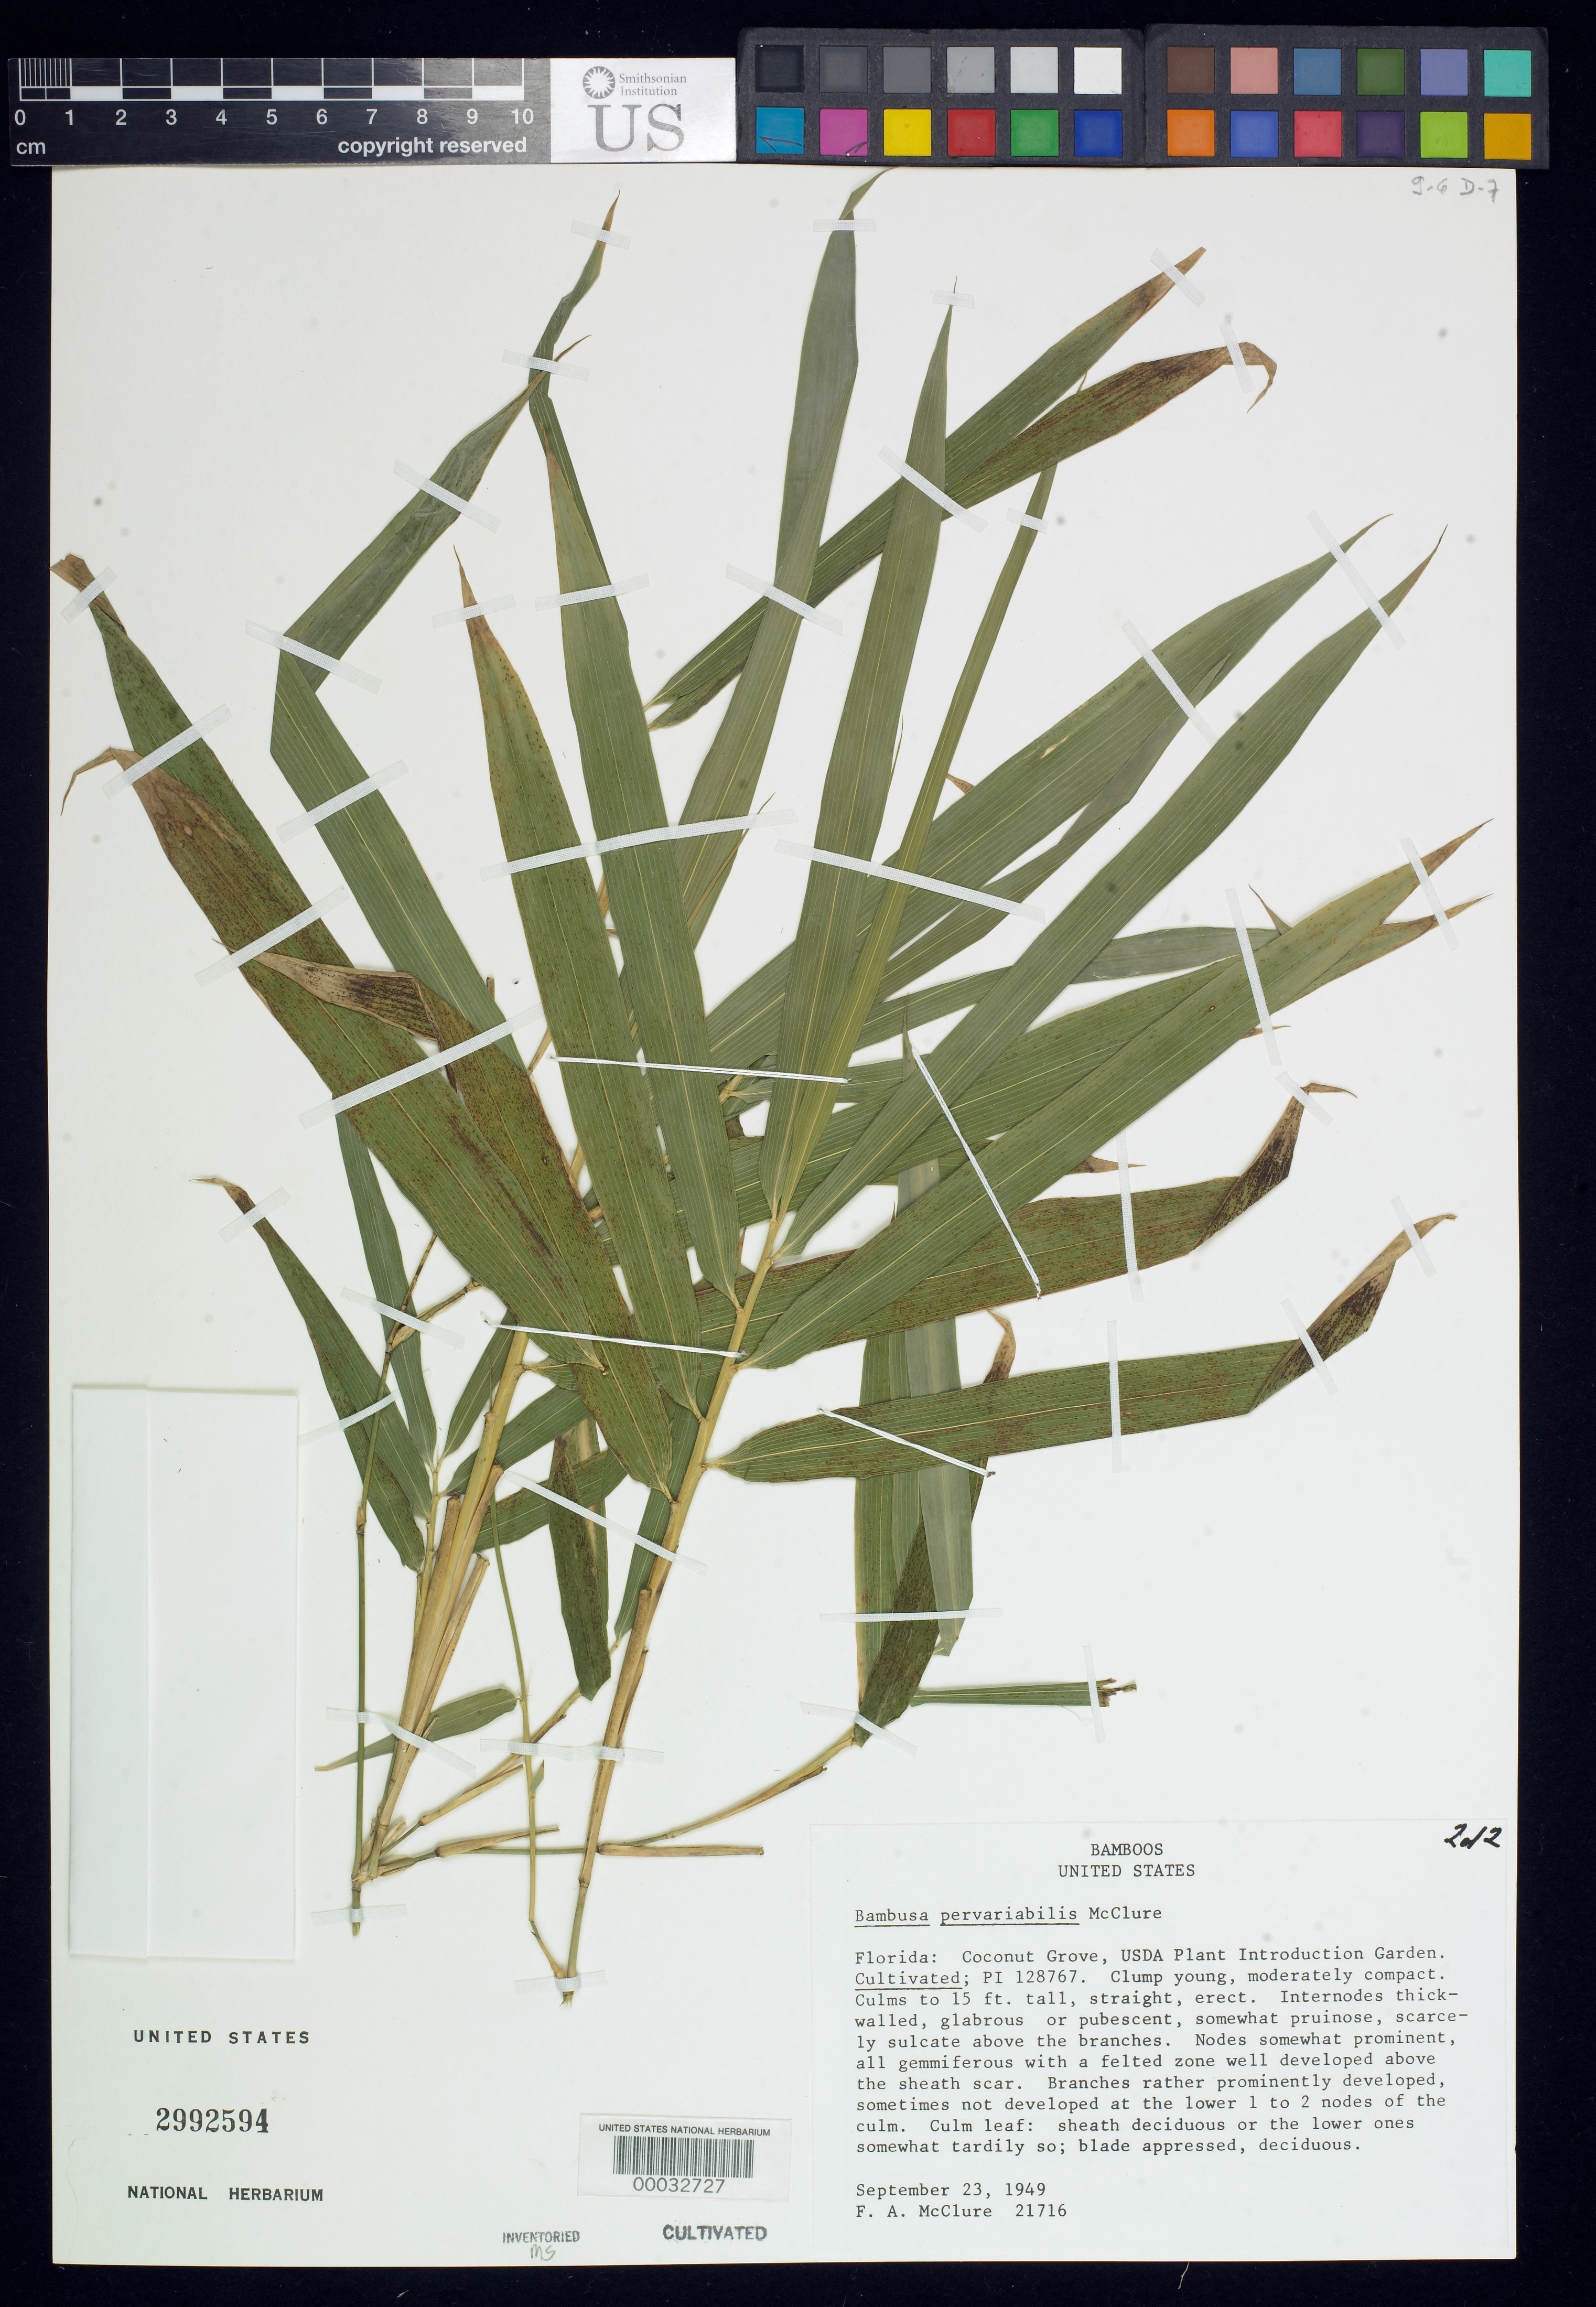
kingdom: Plantae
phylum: Tracheophyta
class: Liliopsida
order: Poales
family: Poaceae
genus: Bambusa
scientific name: Bambusa pervariabilis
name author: McClure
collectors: F. A. McClure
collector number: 21716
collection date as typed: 23 Dec 1949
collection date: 1949-12-23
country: United States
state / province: Florida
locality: U.s.d.a. plant introduction garden-coconut grove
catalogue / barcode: US 2992594